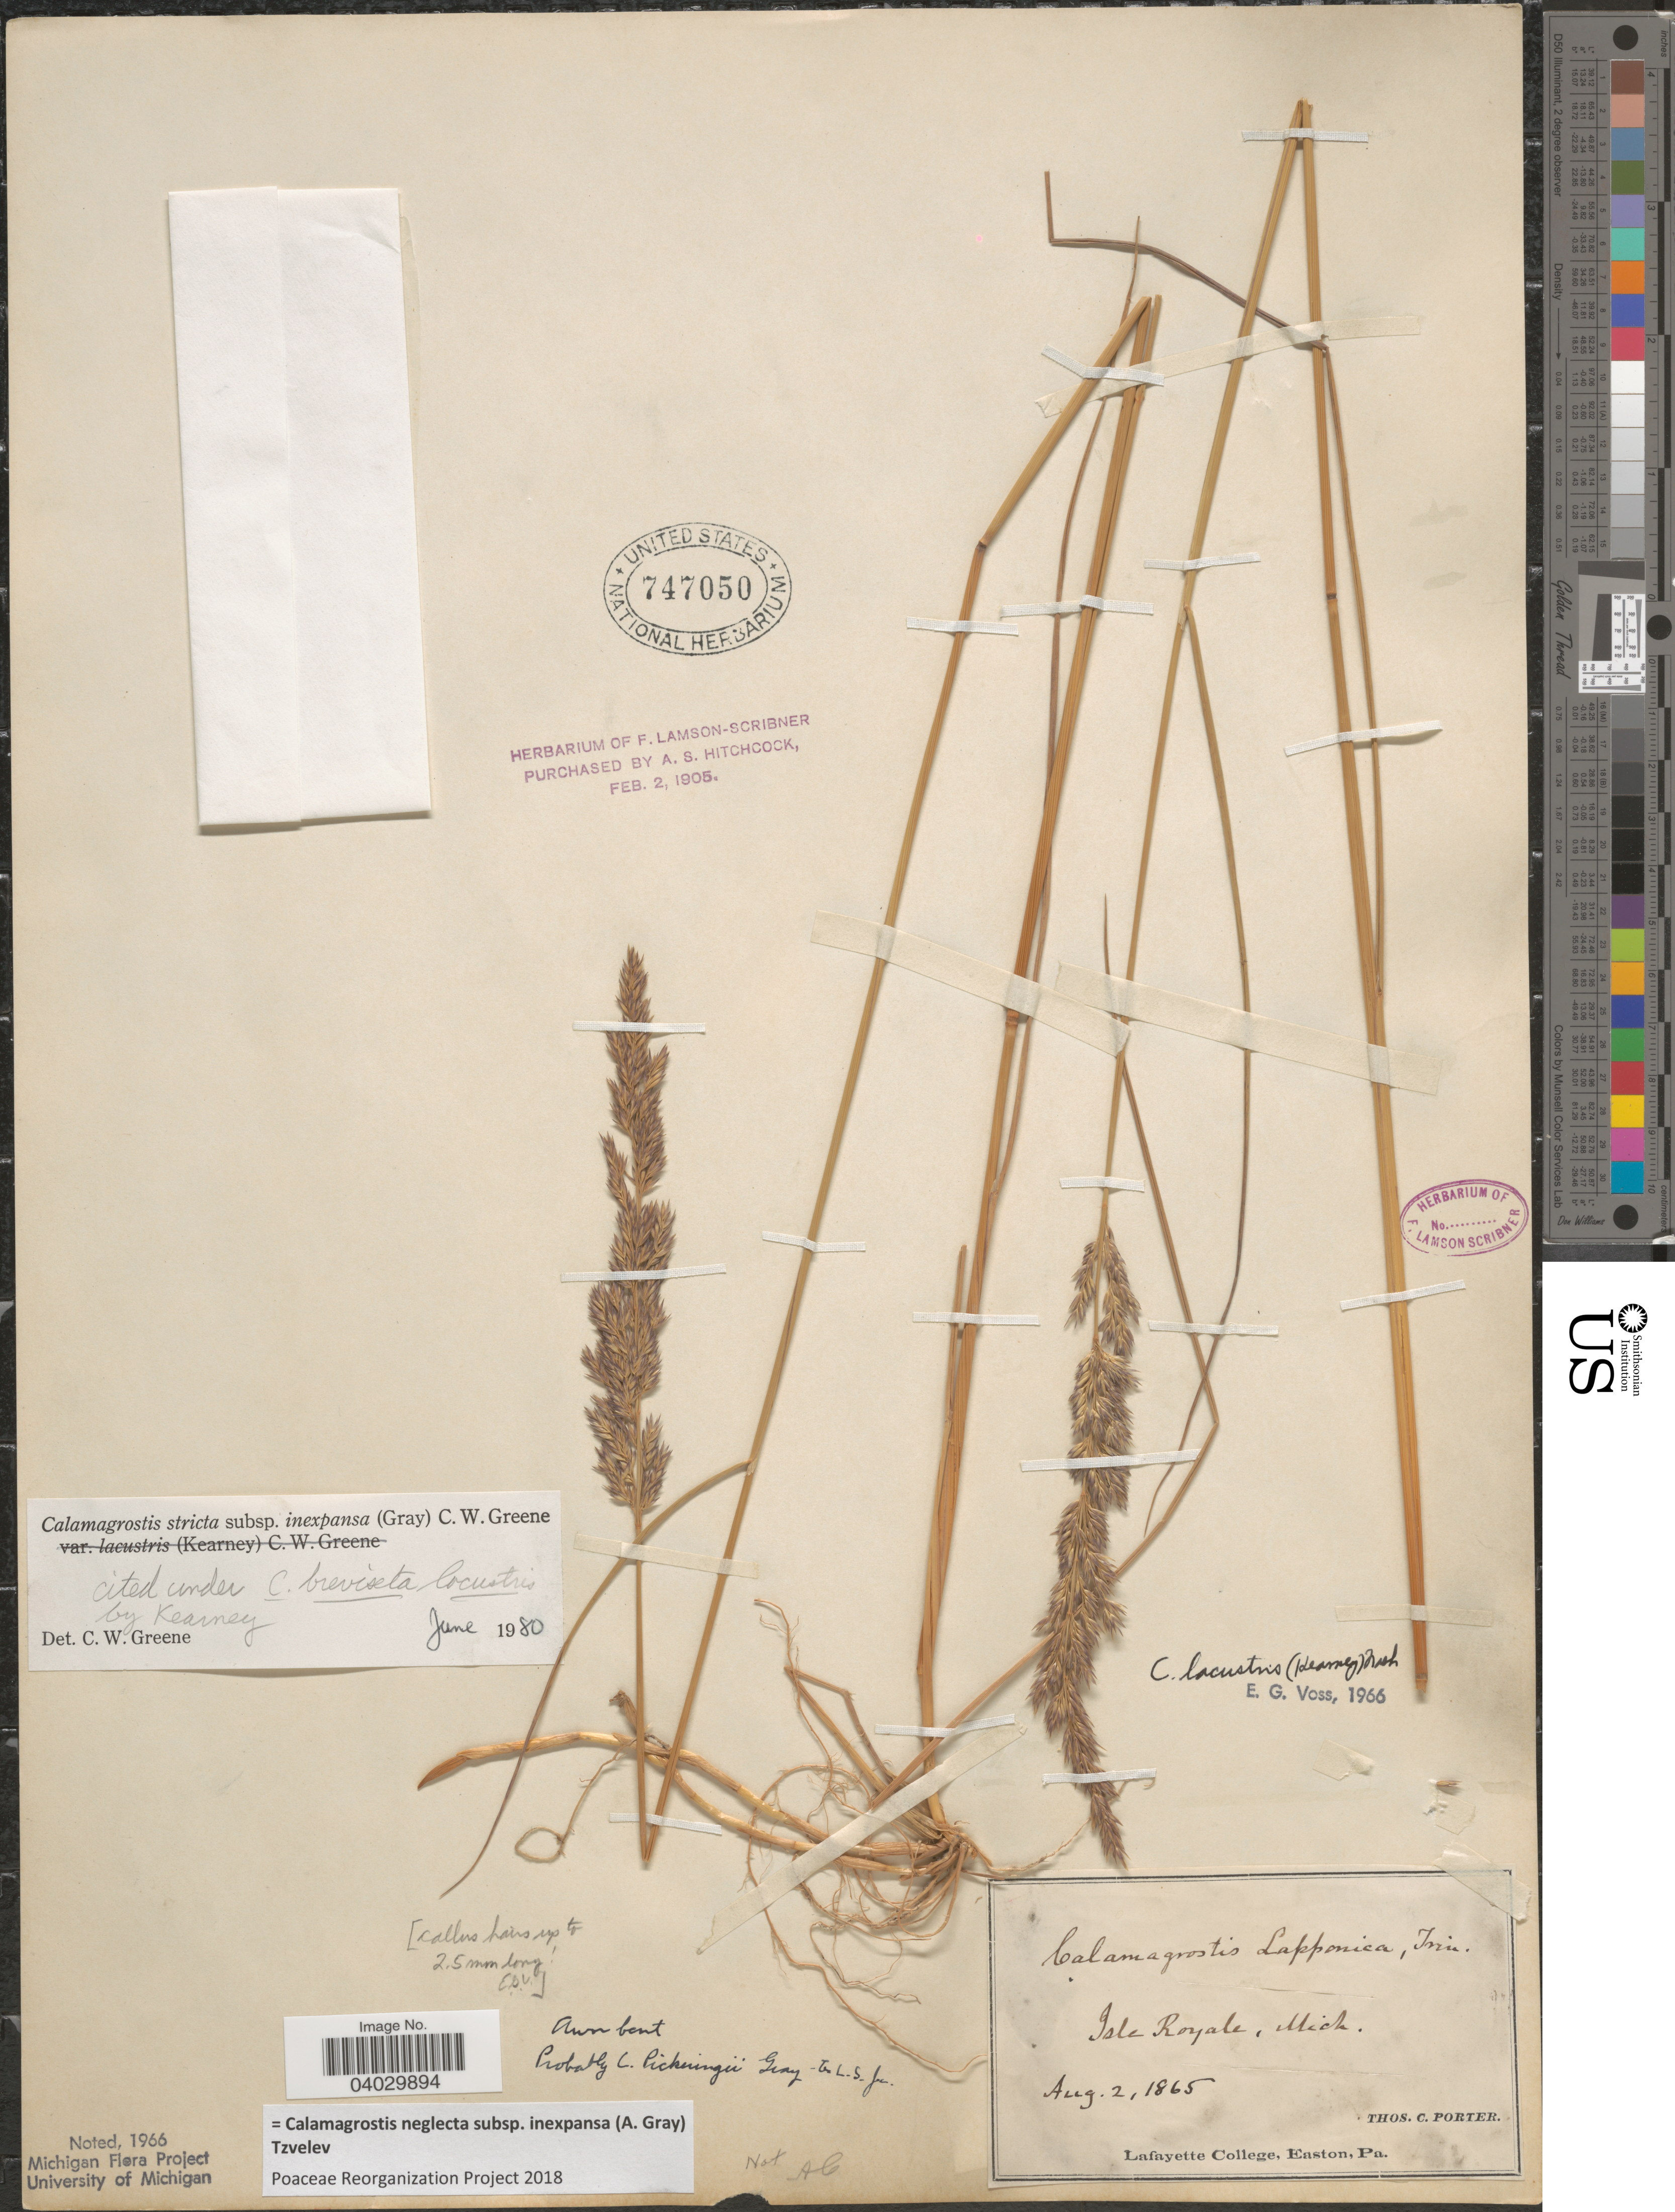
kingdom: Plantae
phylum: Tracheophyta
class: Liliopsida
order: Poales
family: Poaceae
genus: Calamagrostis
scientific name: Calamagrostis neglecta subsp. inexpansa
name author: (A. Gray) Tzvelev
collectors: T. Porter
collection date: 1865-08-02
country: United States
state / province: Michigan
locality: Isle Royale.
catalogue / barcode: US 747050